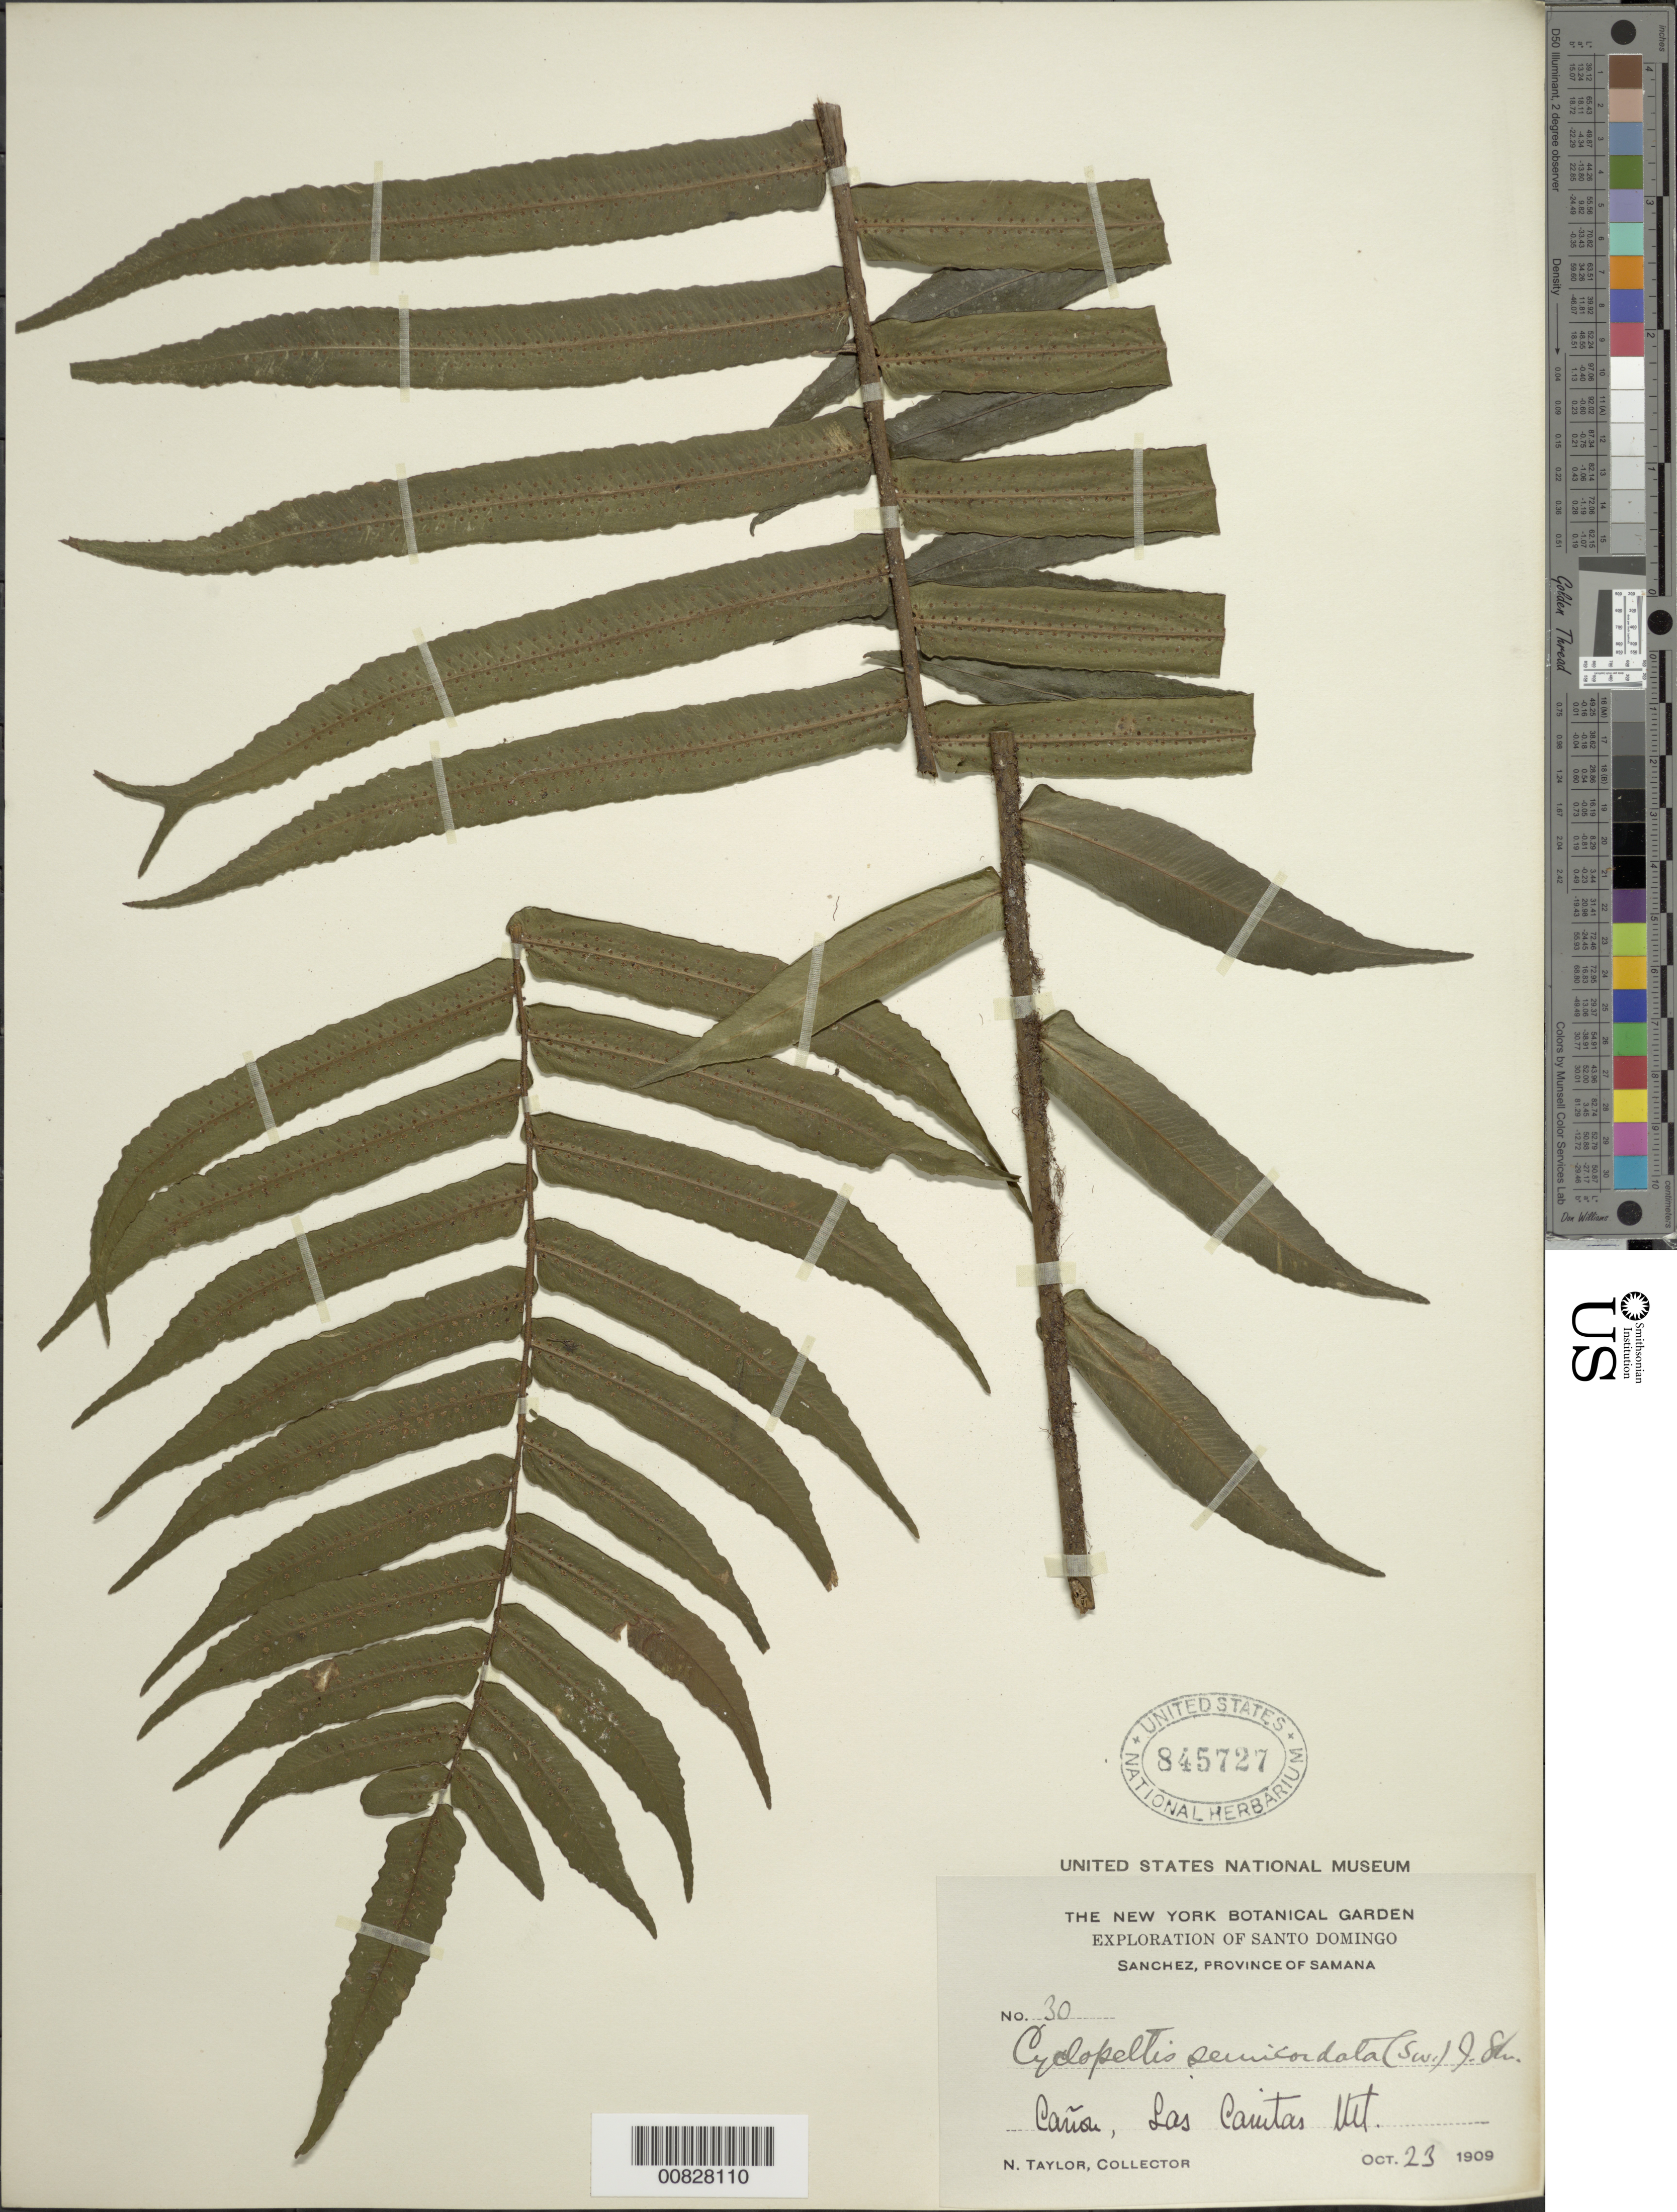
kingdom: Plantae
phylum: Tracheophyta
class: Polypodiopsida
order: Polypodiales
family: Lomariopsidaceae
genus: Cyclopeltis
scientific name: Cyclopeltis semicordata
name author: (Sw.) J. Sm.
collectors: N. Taylor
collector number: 30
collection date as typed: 23 Oct 1909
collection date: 1909-10-23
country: Dominican Republic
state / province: Samana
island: Hispaniola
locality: Sanchez, Canon, Las Canitas Mt.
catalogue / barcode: US 845727